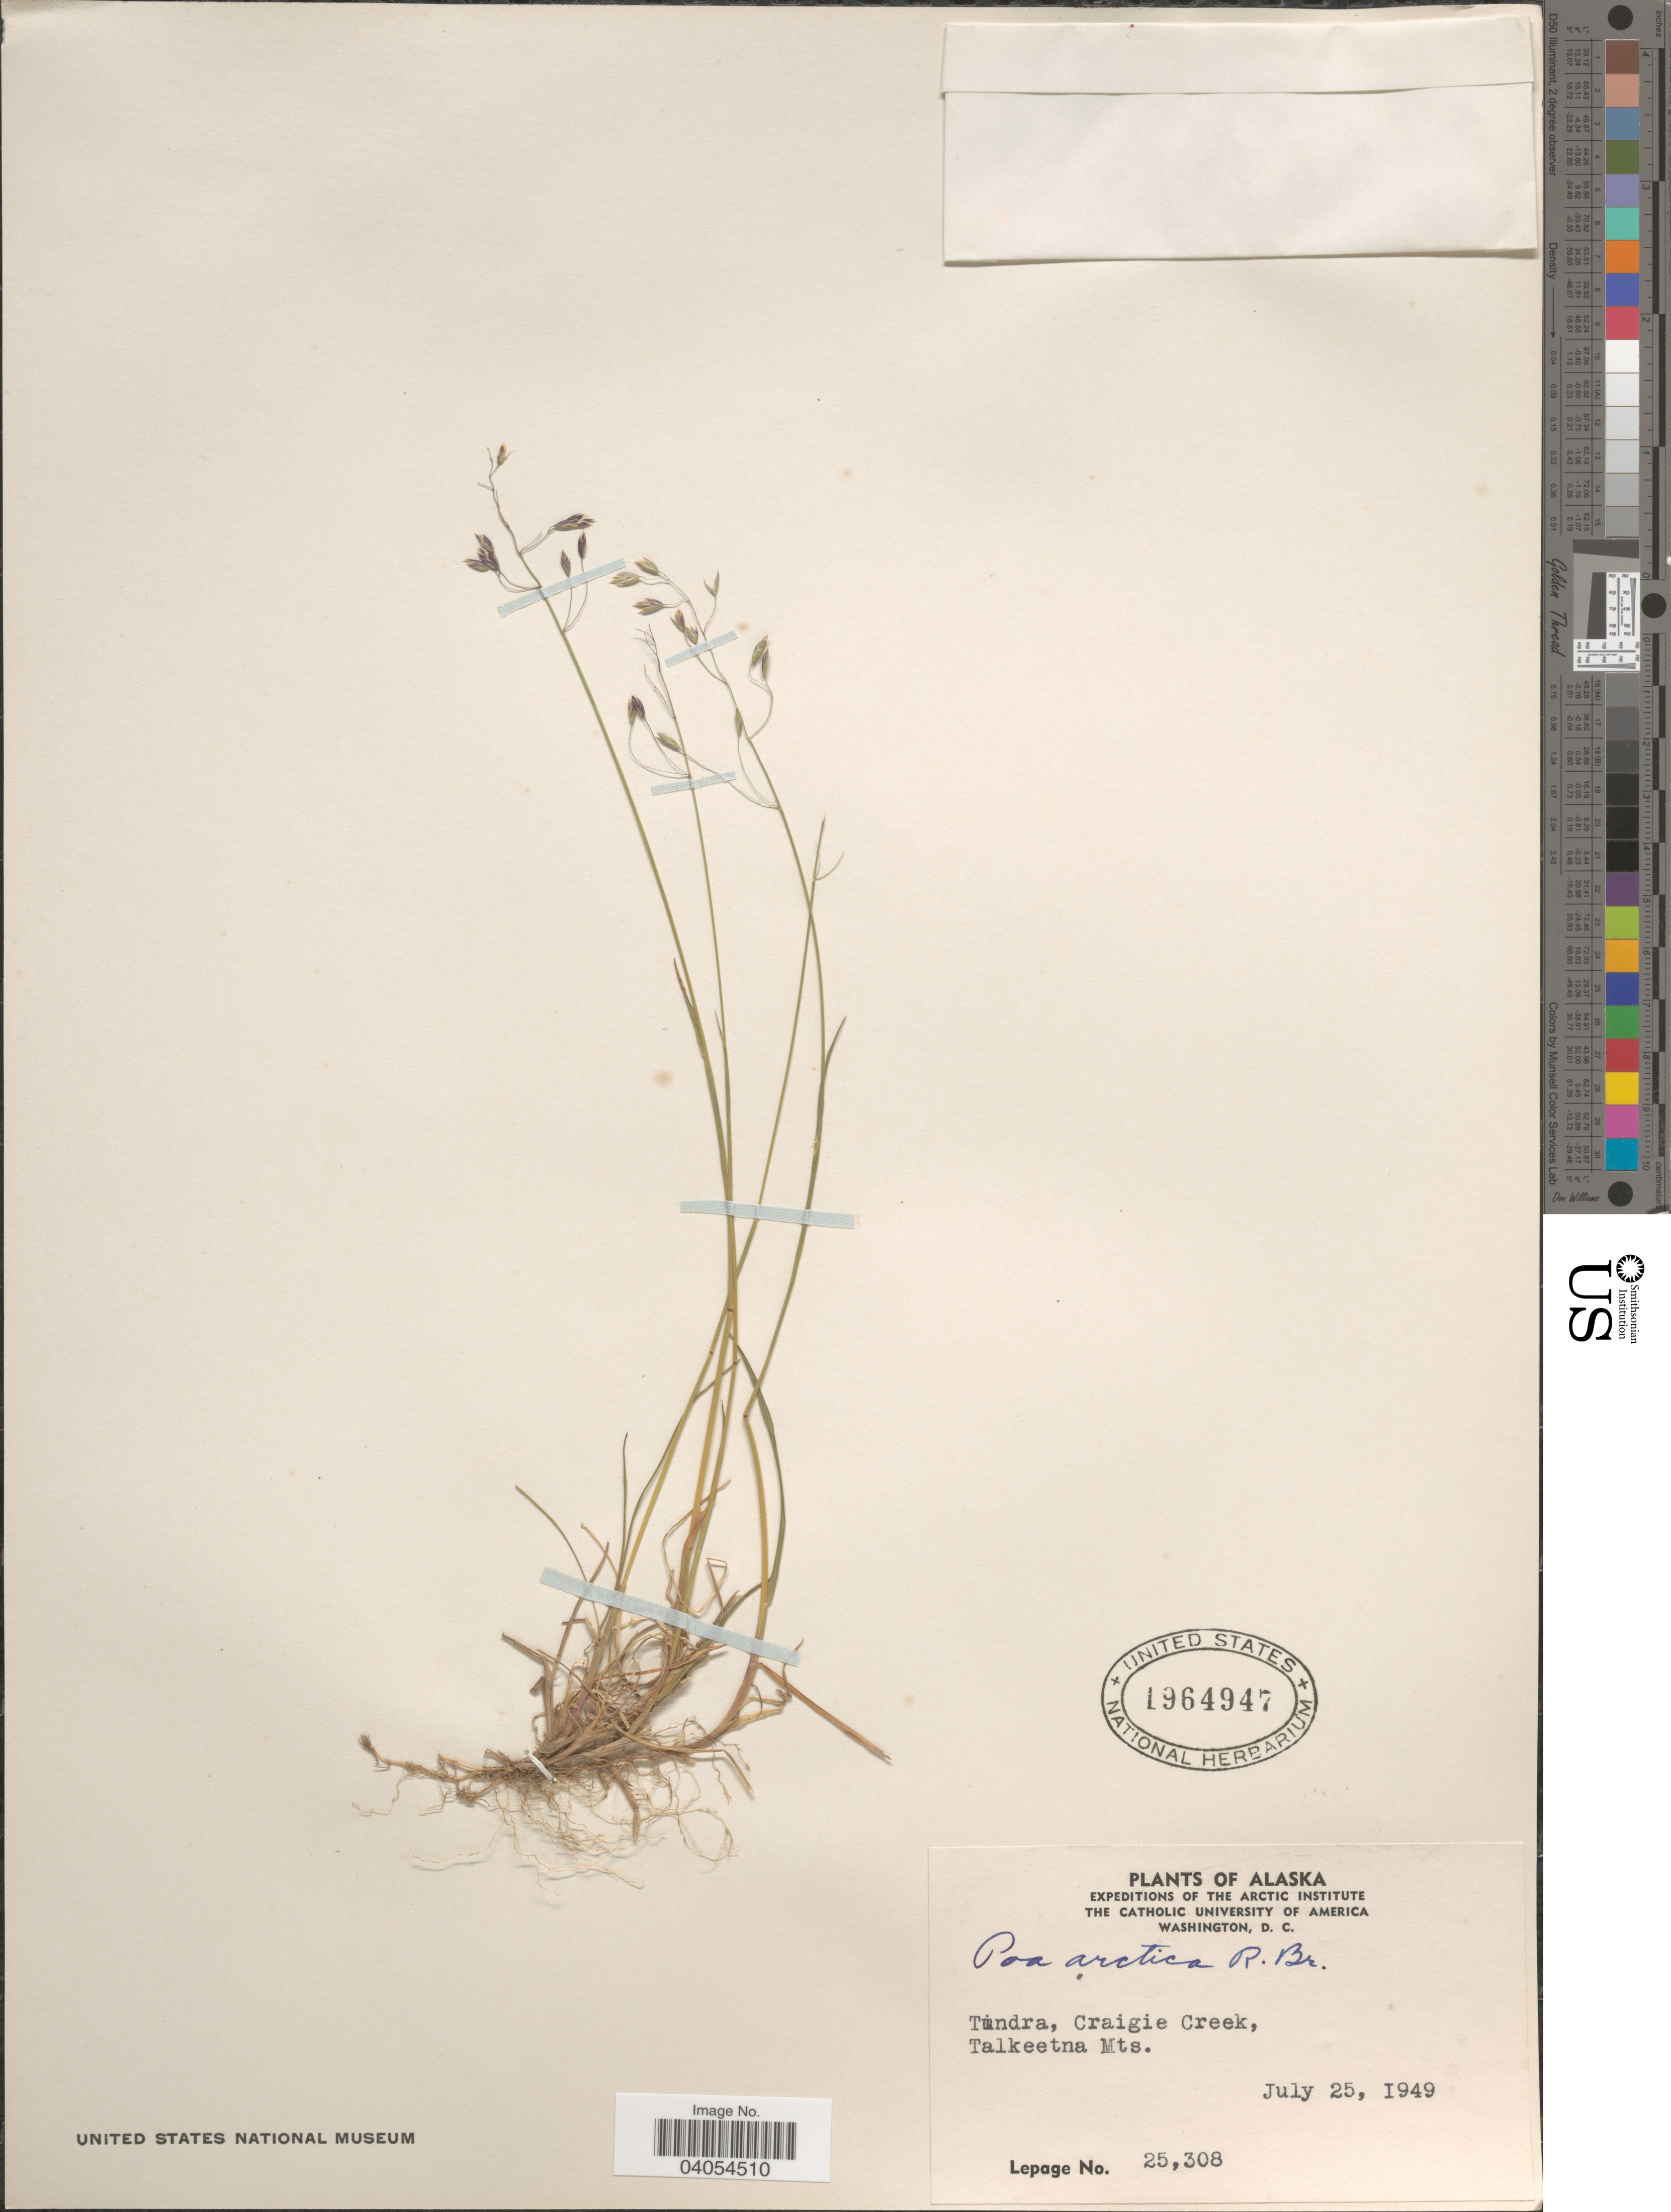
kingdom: Plantae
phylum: Tracheophyta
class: Liliopsida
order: Poales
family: Poaceae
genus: Poa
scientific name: Poa arctica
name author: R. Br.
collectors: -. LePage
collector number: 25308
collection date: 1949-07-25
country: United States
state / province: Alaska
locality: Tundra, Craigie Creek, Talkeetna Mts.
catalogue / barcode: US 1964947